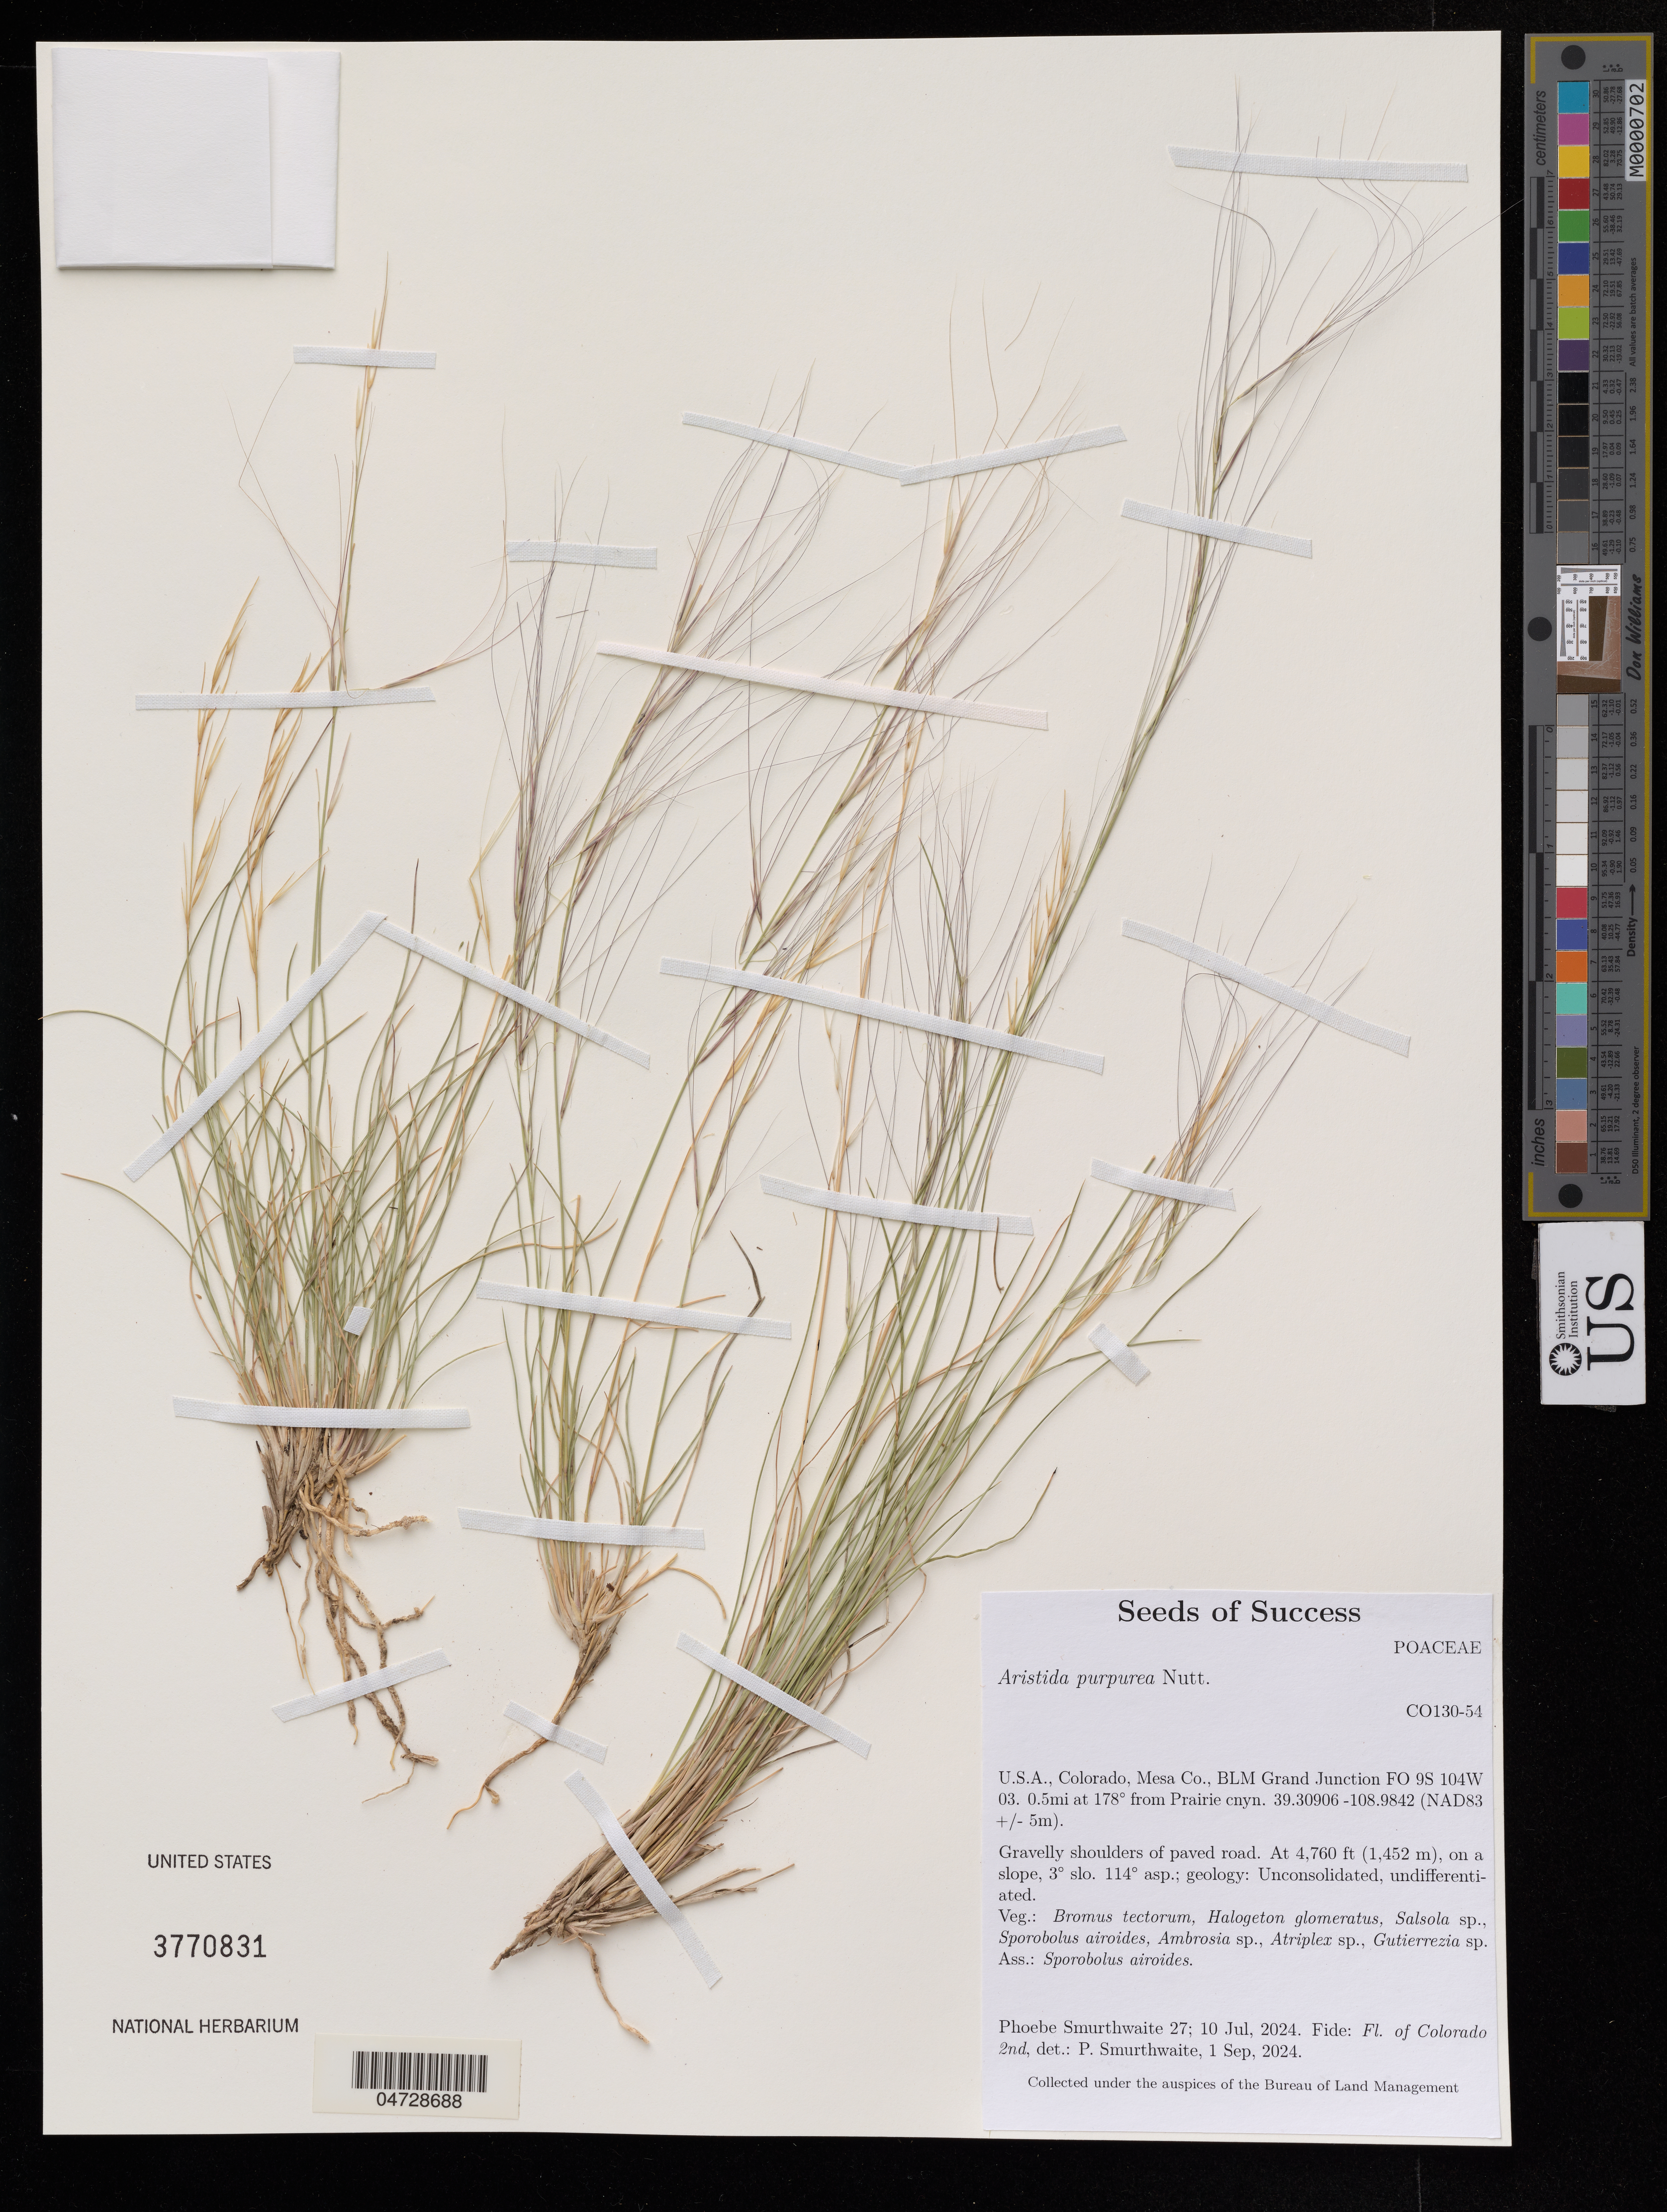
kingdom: Plantae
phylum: Tracheophyta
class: Liliopsida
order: Poales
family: Poaceae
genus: Aristida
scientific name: Aristida purpurea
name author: Nutt.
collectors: P. Smurthwaite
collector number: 27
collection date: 2024-07-10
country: United States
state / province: Colorado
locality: Mesa Co., BLM Grand Junction.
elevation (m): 1451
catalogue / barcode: US 3770831